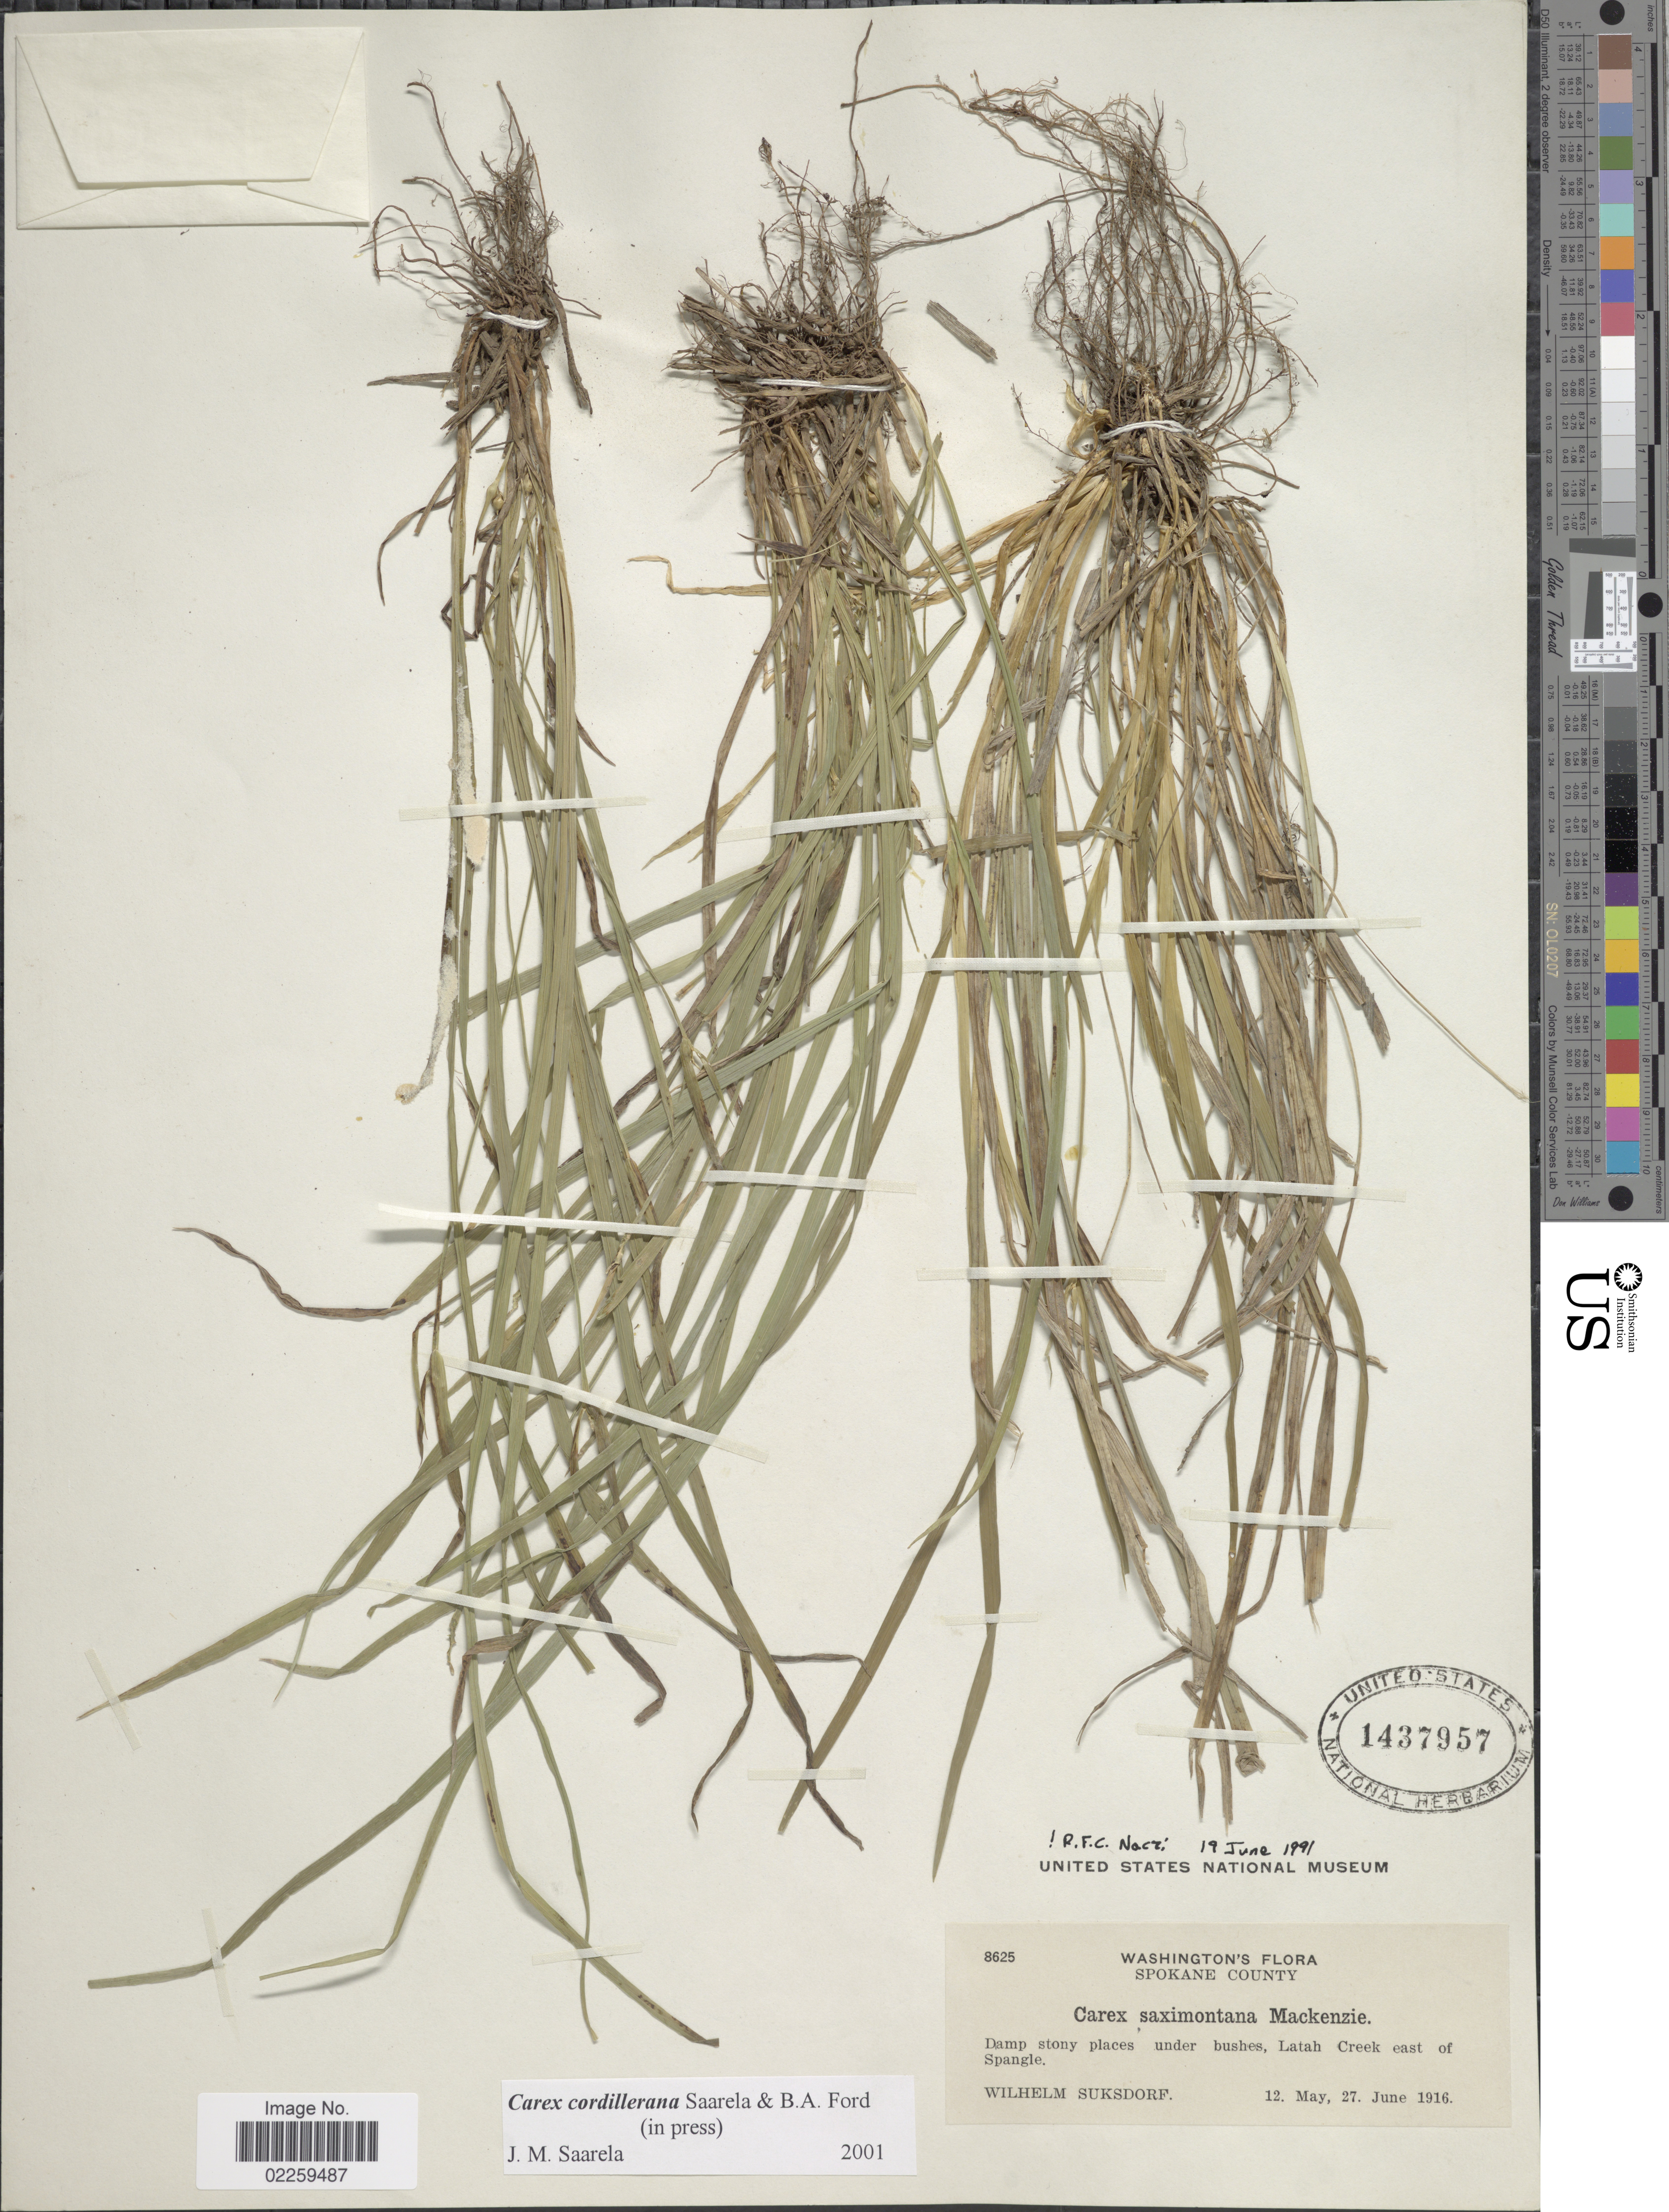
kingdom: Plantae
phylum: Tracheophyta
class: Liliopsida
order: Poales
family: Cyperaceae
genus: Carex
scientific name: Carex cordillerana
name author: Saarela & B.A. Ford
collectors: W. N. Suksdorf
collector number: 8625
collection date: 1916-05-12/1916-06-27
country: United States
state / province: Washington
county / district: Spokane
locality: Washington, Spokane County. Damp stony places under bushes, Latah Creek east of Spangle.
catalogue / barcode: US 1437957